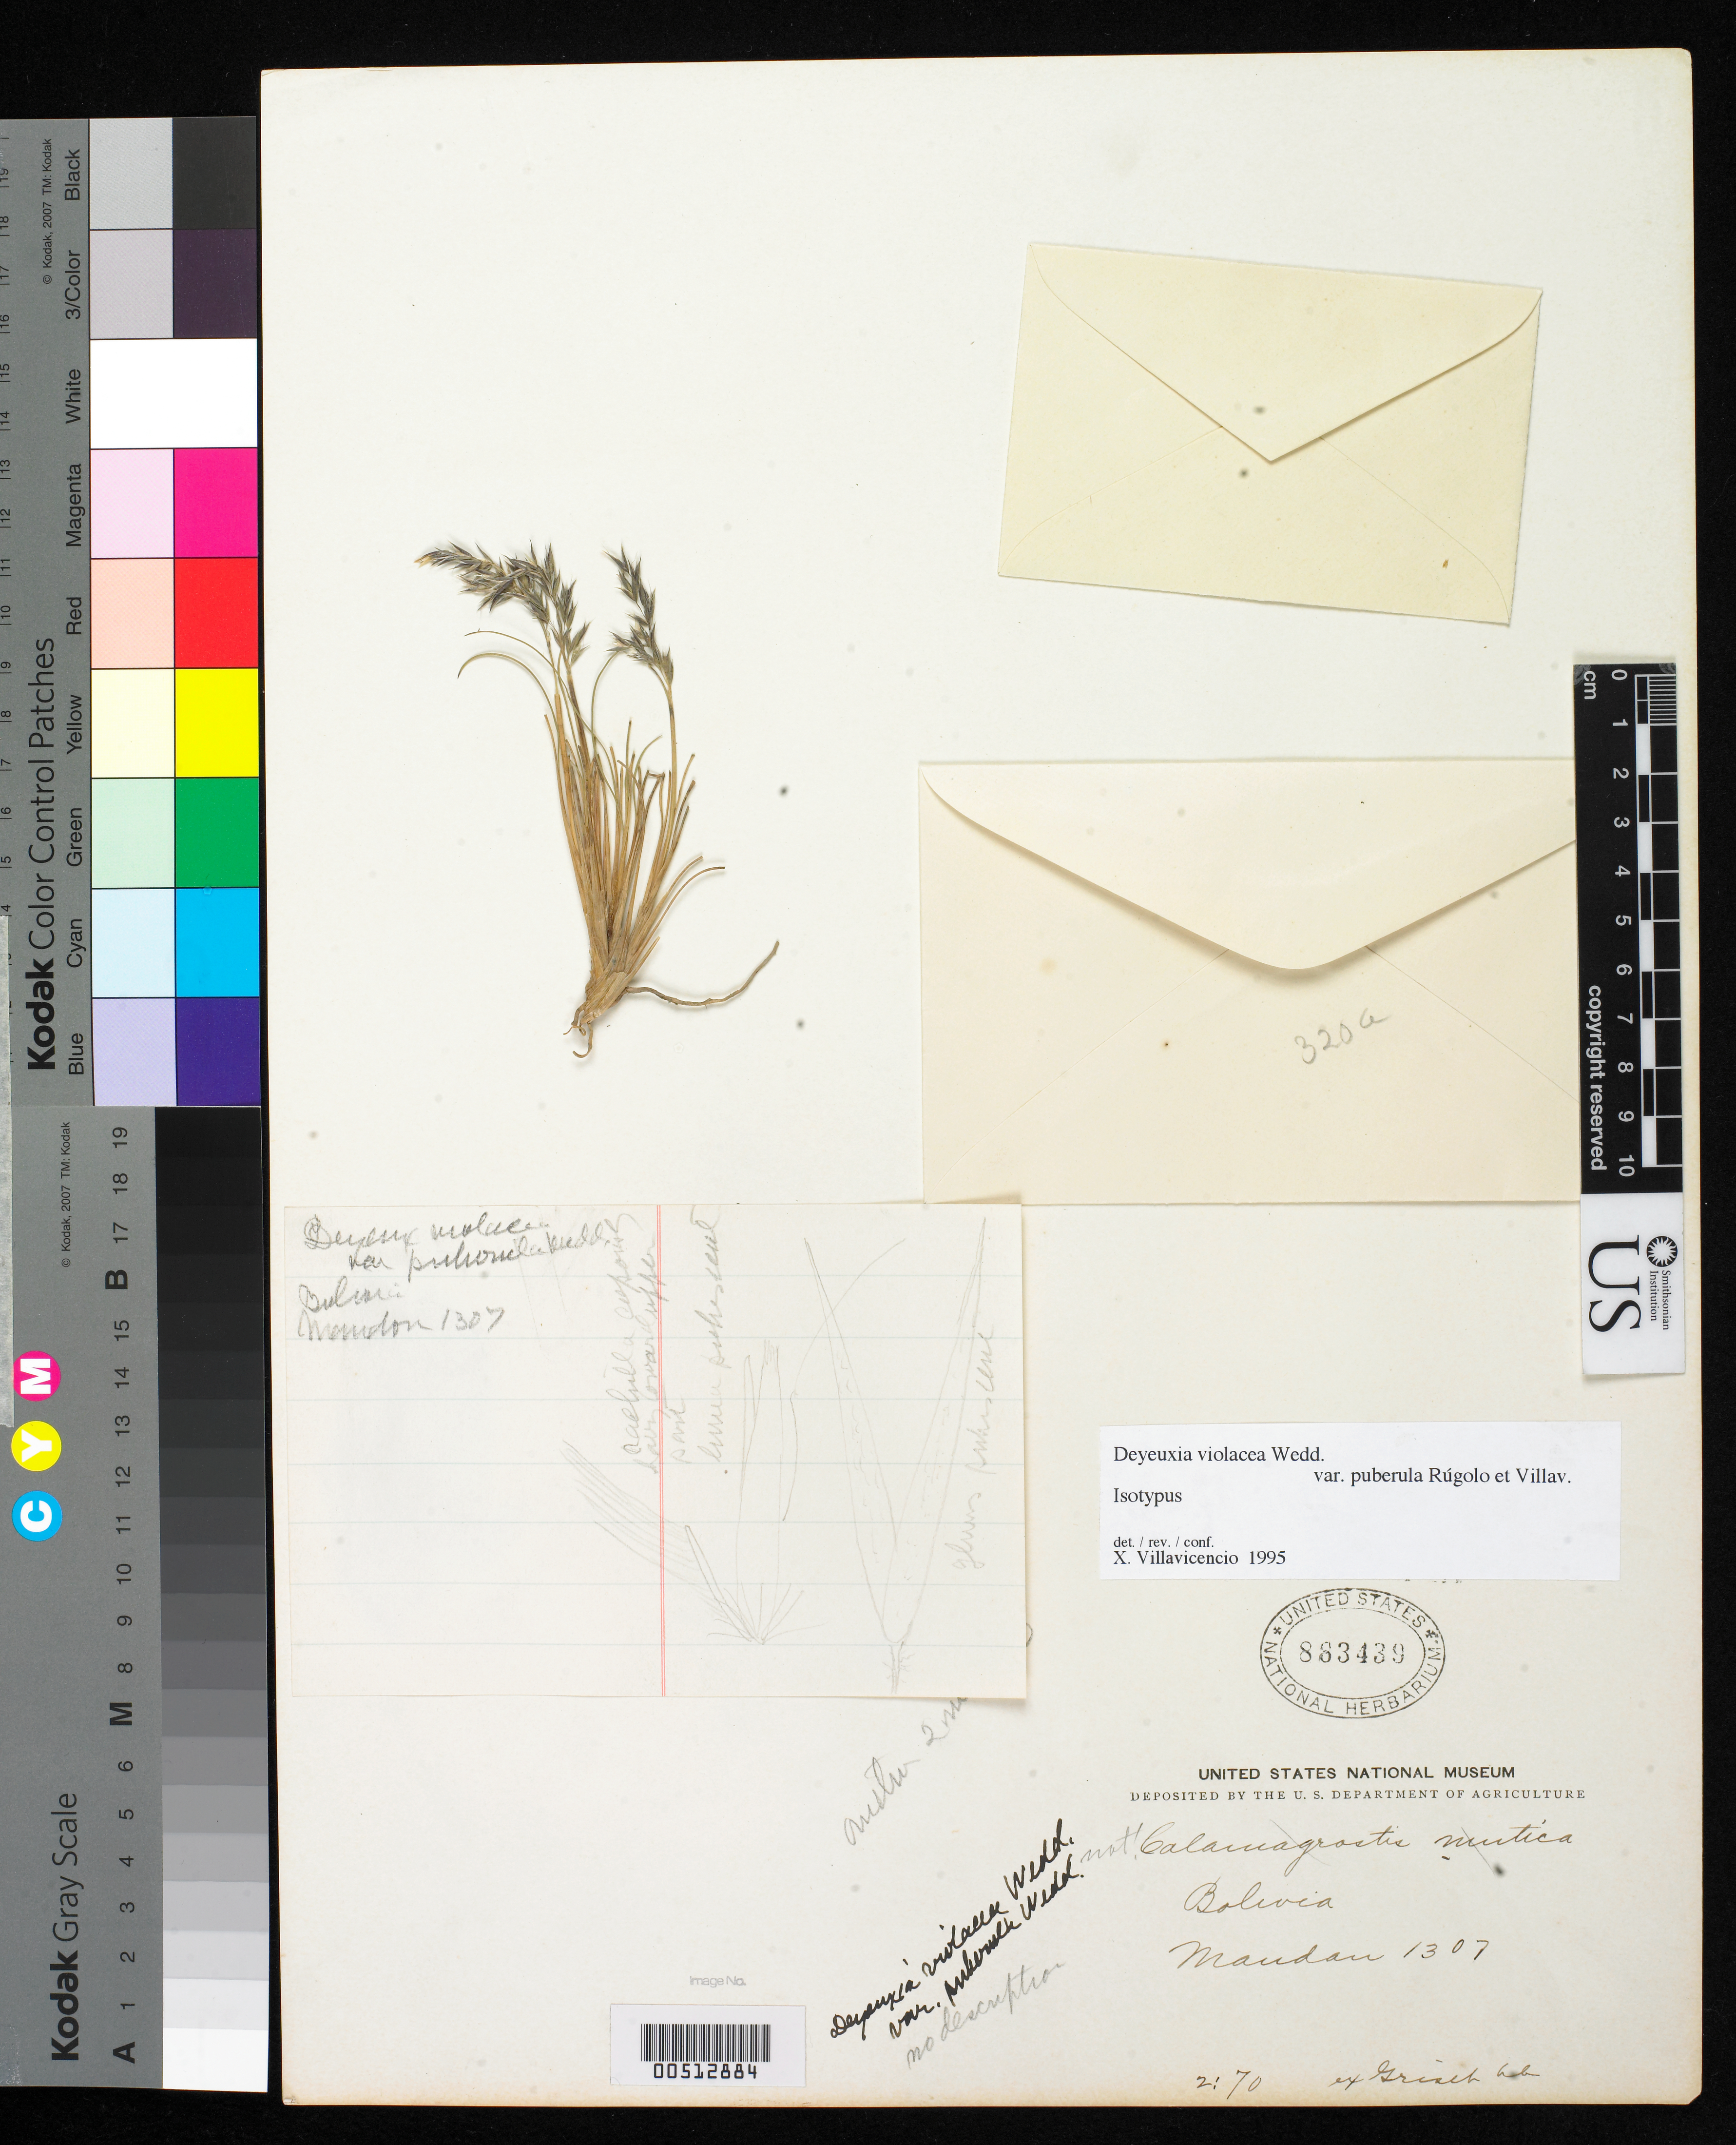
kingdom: Plantae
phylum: Tracheophyta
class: Liliopsida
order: Poales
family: Poaceae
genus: Deyeuxia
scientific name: Deyeuxia violacea var. puberula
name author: Rúgolo & Villavicencio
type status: Type Fragment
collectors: G. Mandon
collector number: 1307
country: Bolivia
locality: Mapiri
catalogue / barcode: US 883439